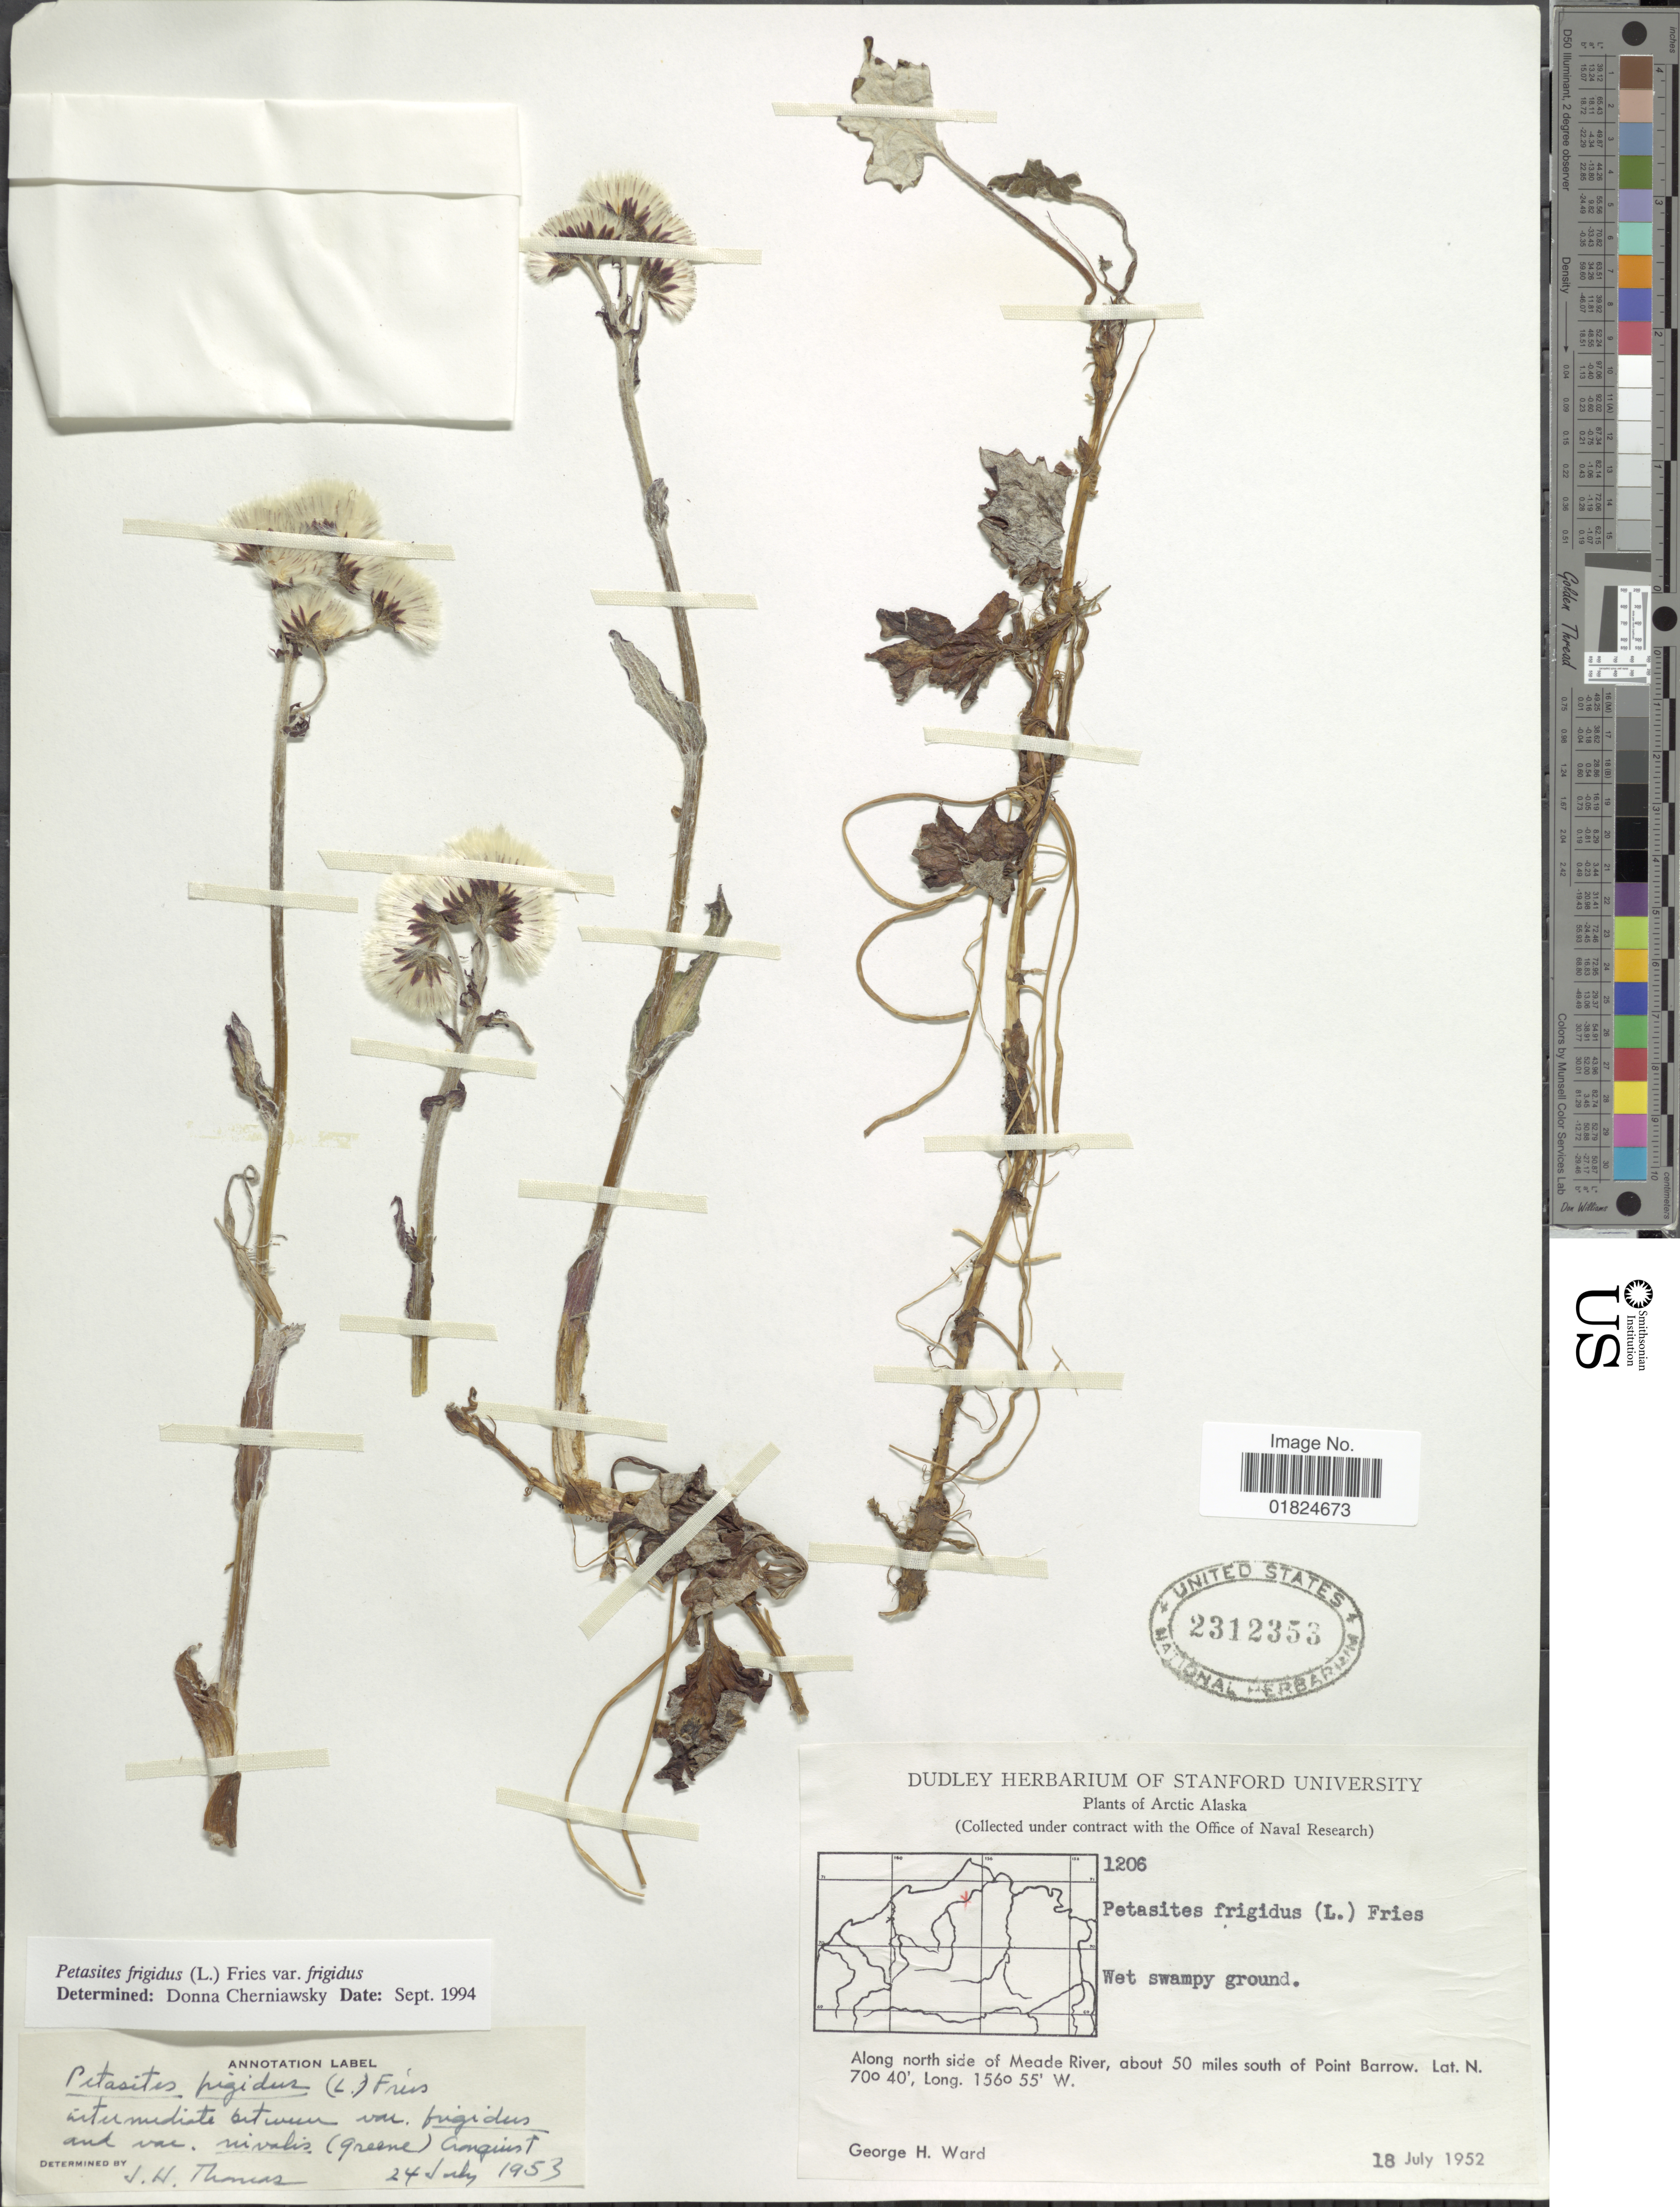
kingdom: Plantae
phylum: Tracheophyta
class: Magnoliopsida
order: Asterales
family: Asteraceae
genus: Petasites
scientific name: Petasites frigidus var. frigidus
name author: (L.) Fr.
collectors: G. H. Ward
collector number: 1206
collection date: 1952-07-18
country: United States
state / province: Alaska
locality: Arctic Alaska. Along north side of Meade River, about 50 miles south of Point Barrow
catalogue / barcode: US 2312353